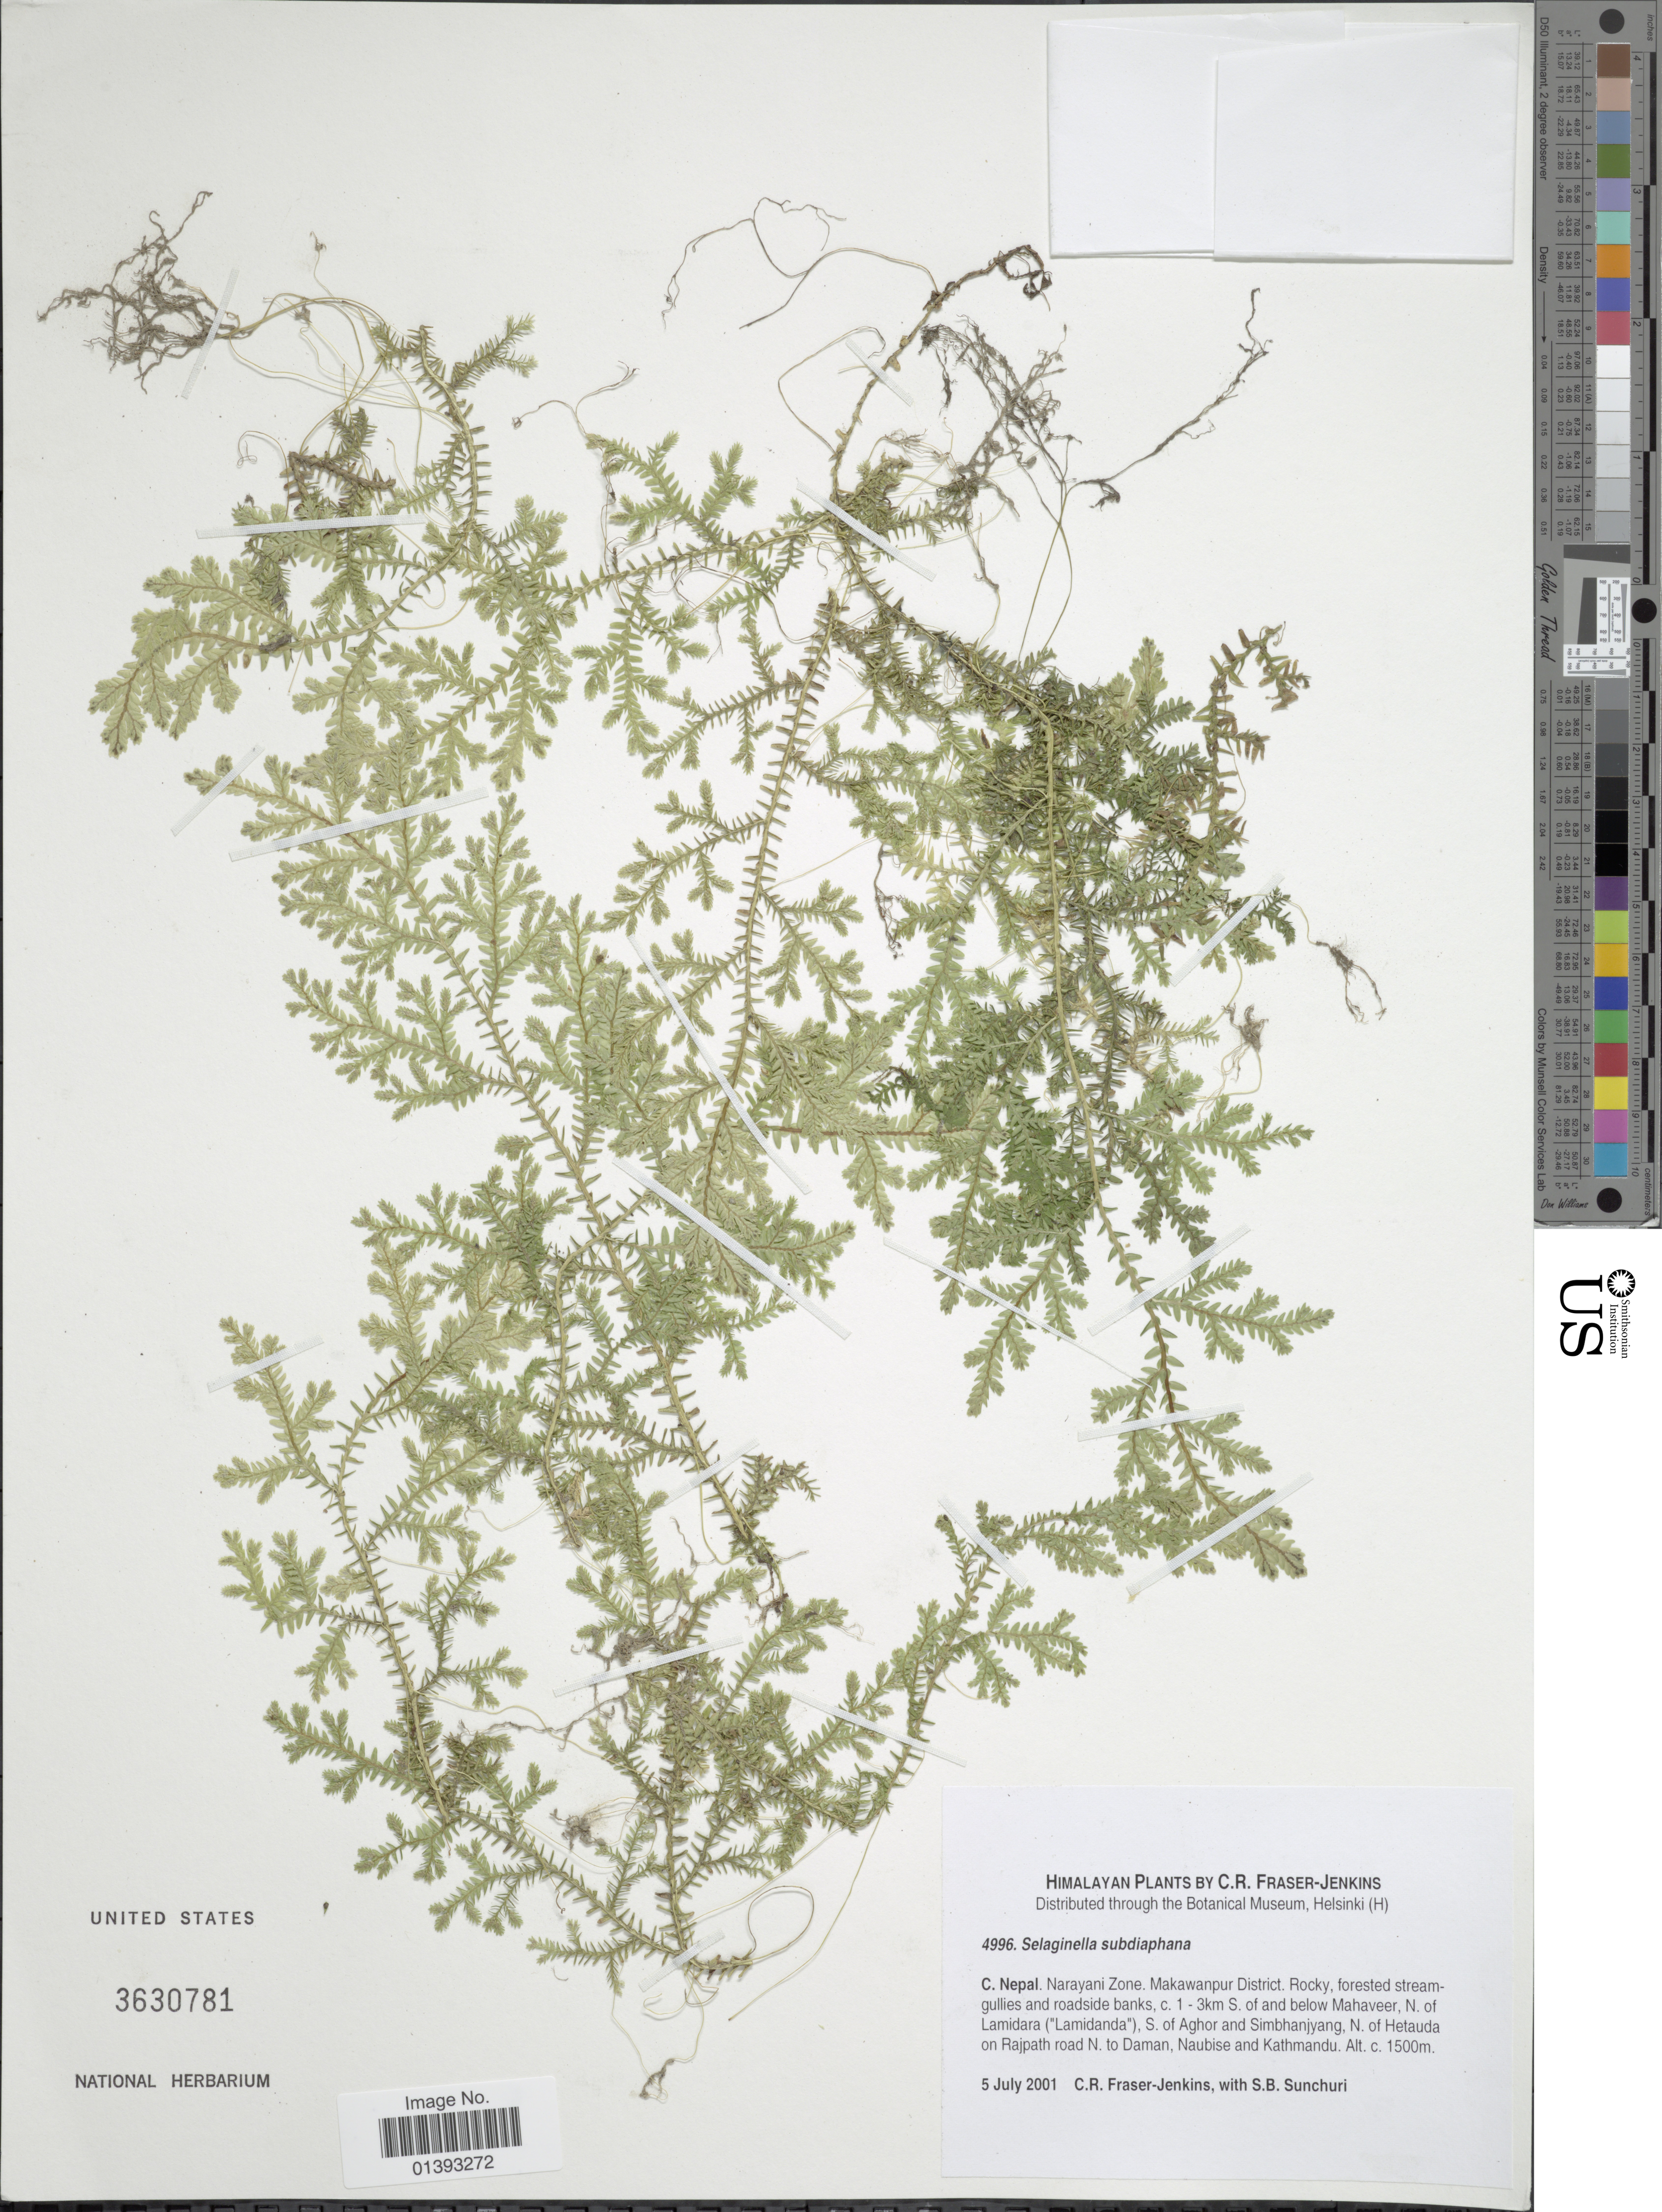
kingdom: Plantae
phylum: Tracheophyta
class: Lycopodiopsida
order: Selaginellales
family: Selaginellaceae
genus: Selaginella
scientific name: Selaginella subdiaphana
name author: (Wall. ex Hook. & Grev.) Spring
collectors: C. R. Fraser-Jenkins & S. Sunchuri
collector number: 4996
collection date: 2001-07-05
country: Nepal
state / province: Narayani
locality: C. Nepal, Narayani Zone, Makawanpur District, Rocky forested stream gullies and roadside banks, c. 1-3km S of and below Mahaveer, N. of Lamidara("Lamidada"), S of Aghor and Sumbhanjyang, N. of Hetauda on Rajpath road N. to Daman, Naubise and Kathmandu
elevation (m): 1500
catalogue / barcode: US 3630781